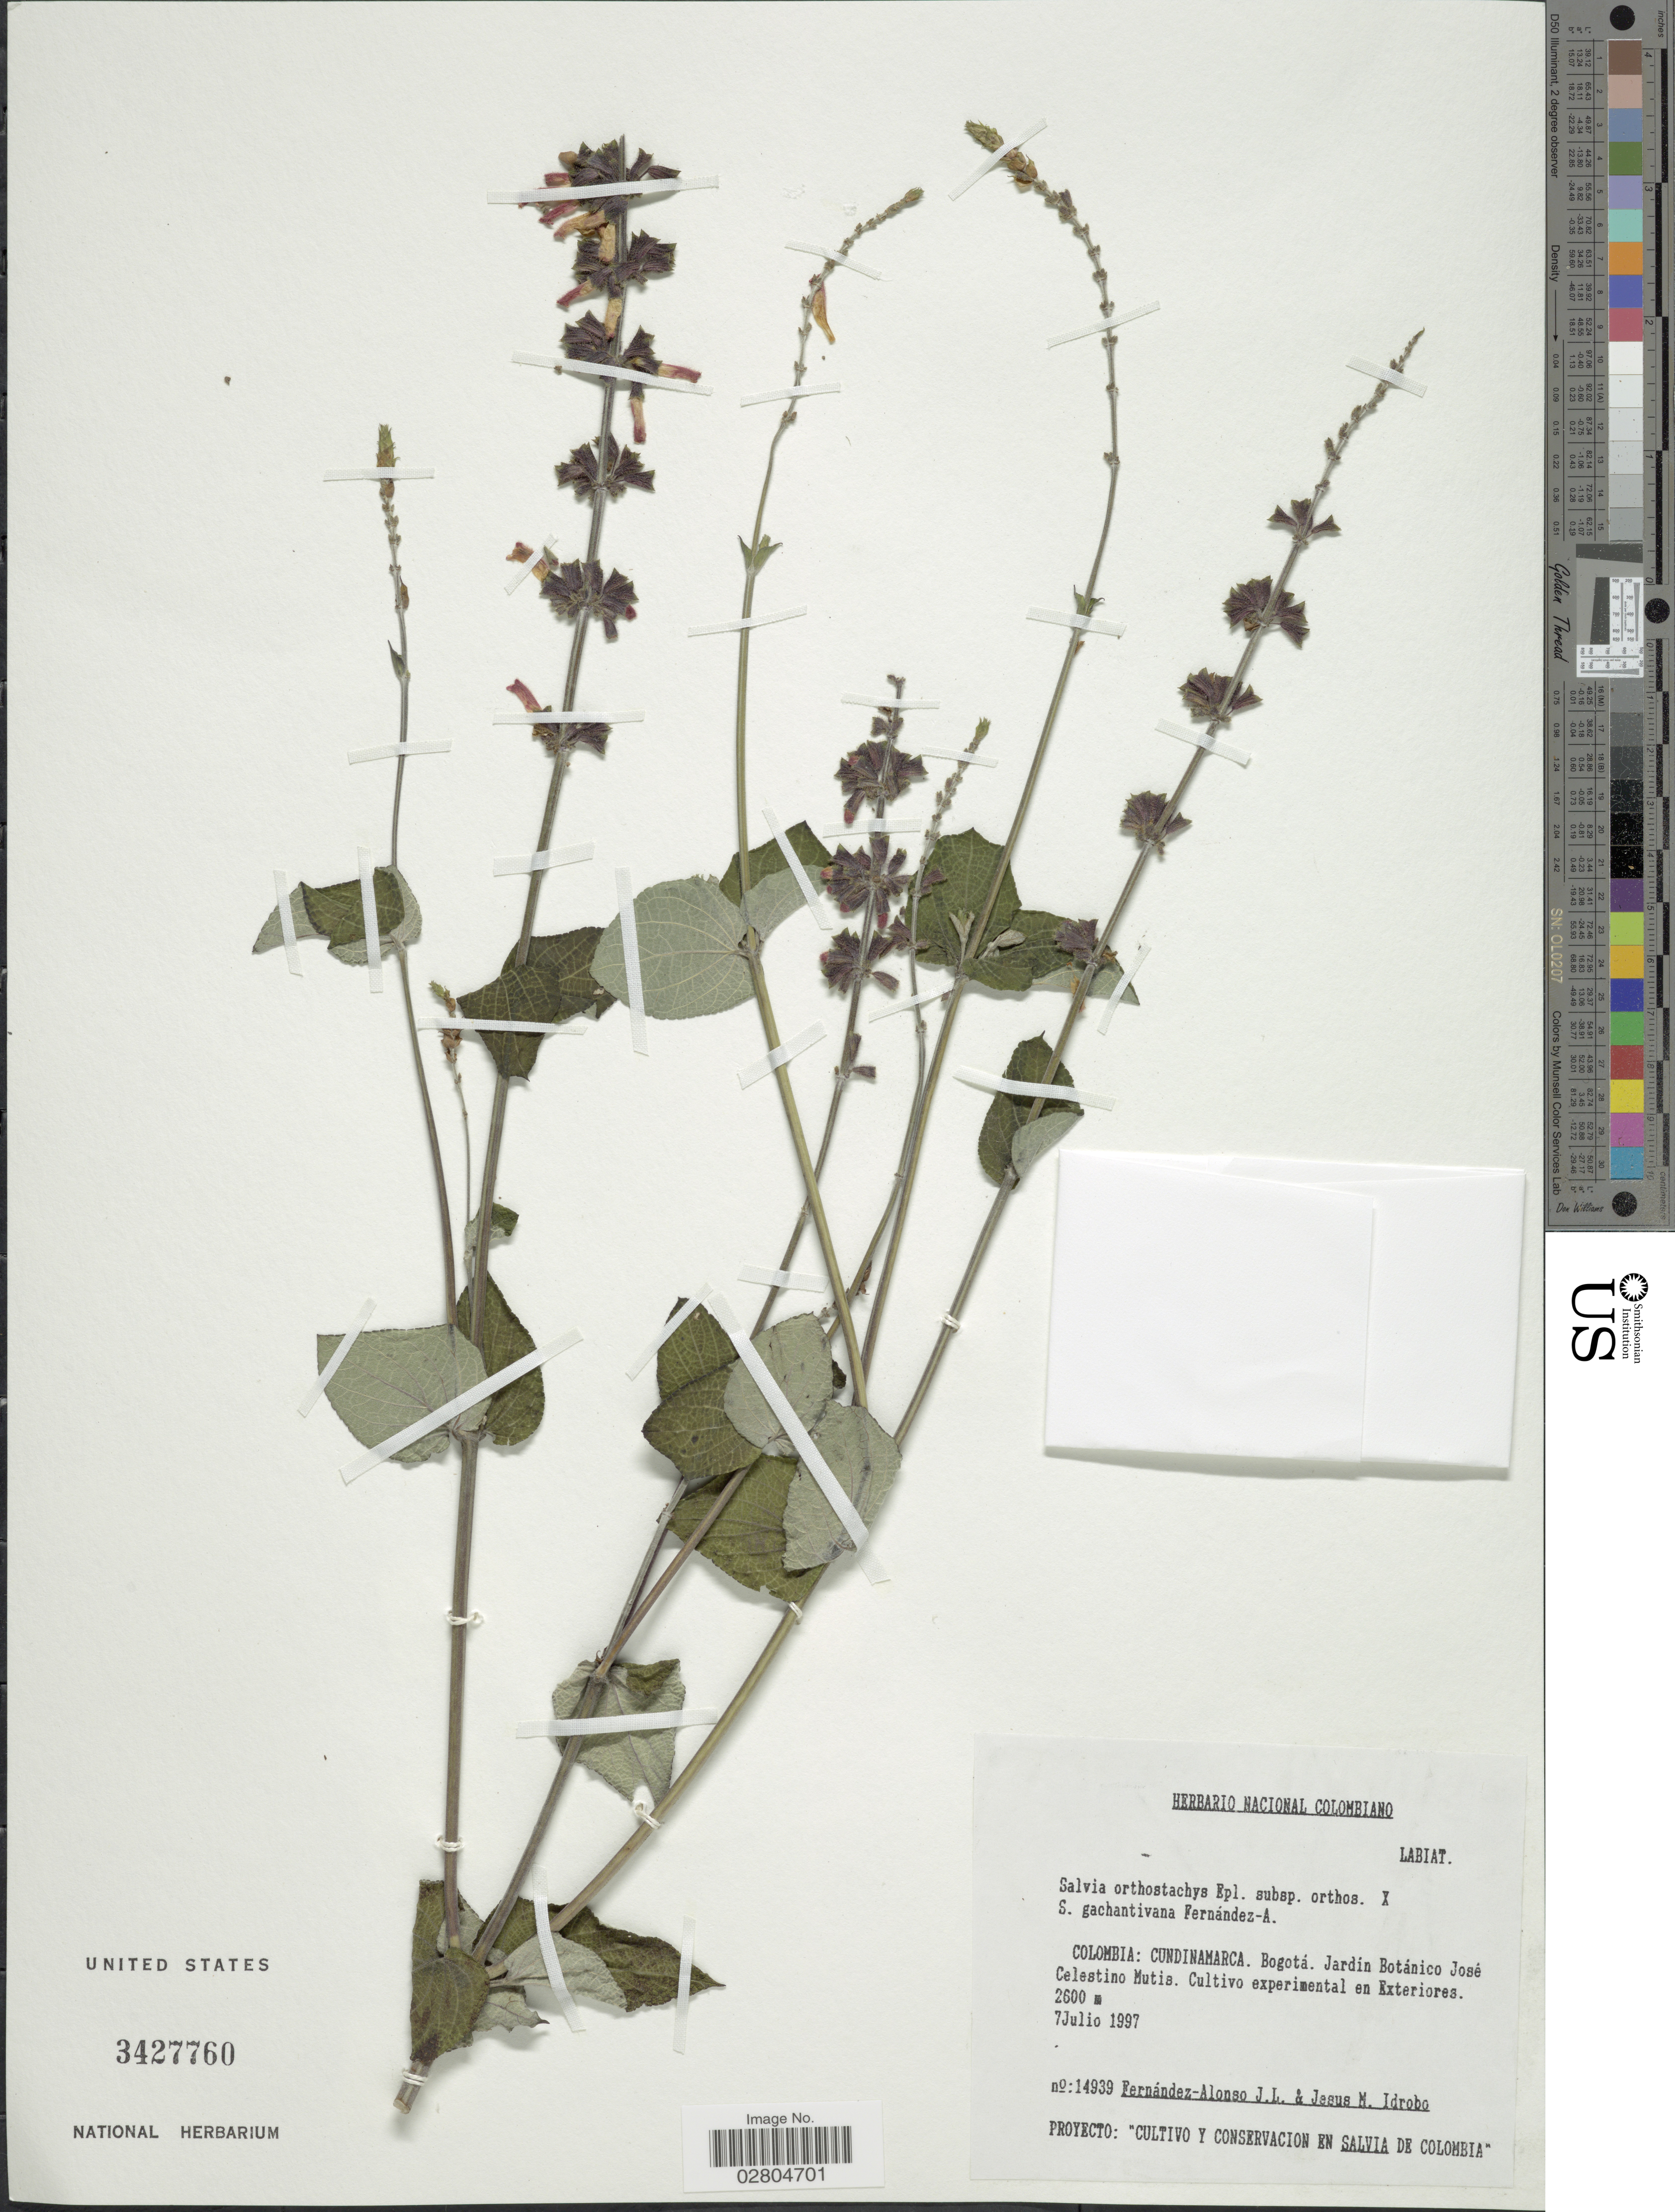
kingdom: Plantae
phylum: Tracheophyta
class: Magnoliopsida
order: Lamiales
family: Lamiaceae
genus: Salvia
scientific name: Salvia orthostachys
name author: Epling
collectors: J. L. Fernández-Alonso & J. M. Idrobo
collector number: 14939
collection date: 1997-07-07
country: Colombia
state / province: Cundinamarca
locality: Bogotá. Jardin Botánico José Celestino Mutis. Cultivo experimental en Exteriores.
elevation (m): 2600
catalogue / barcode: US 3427760